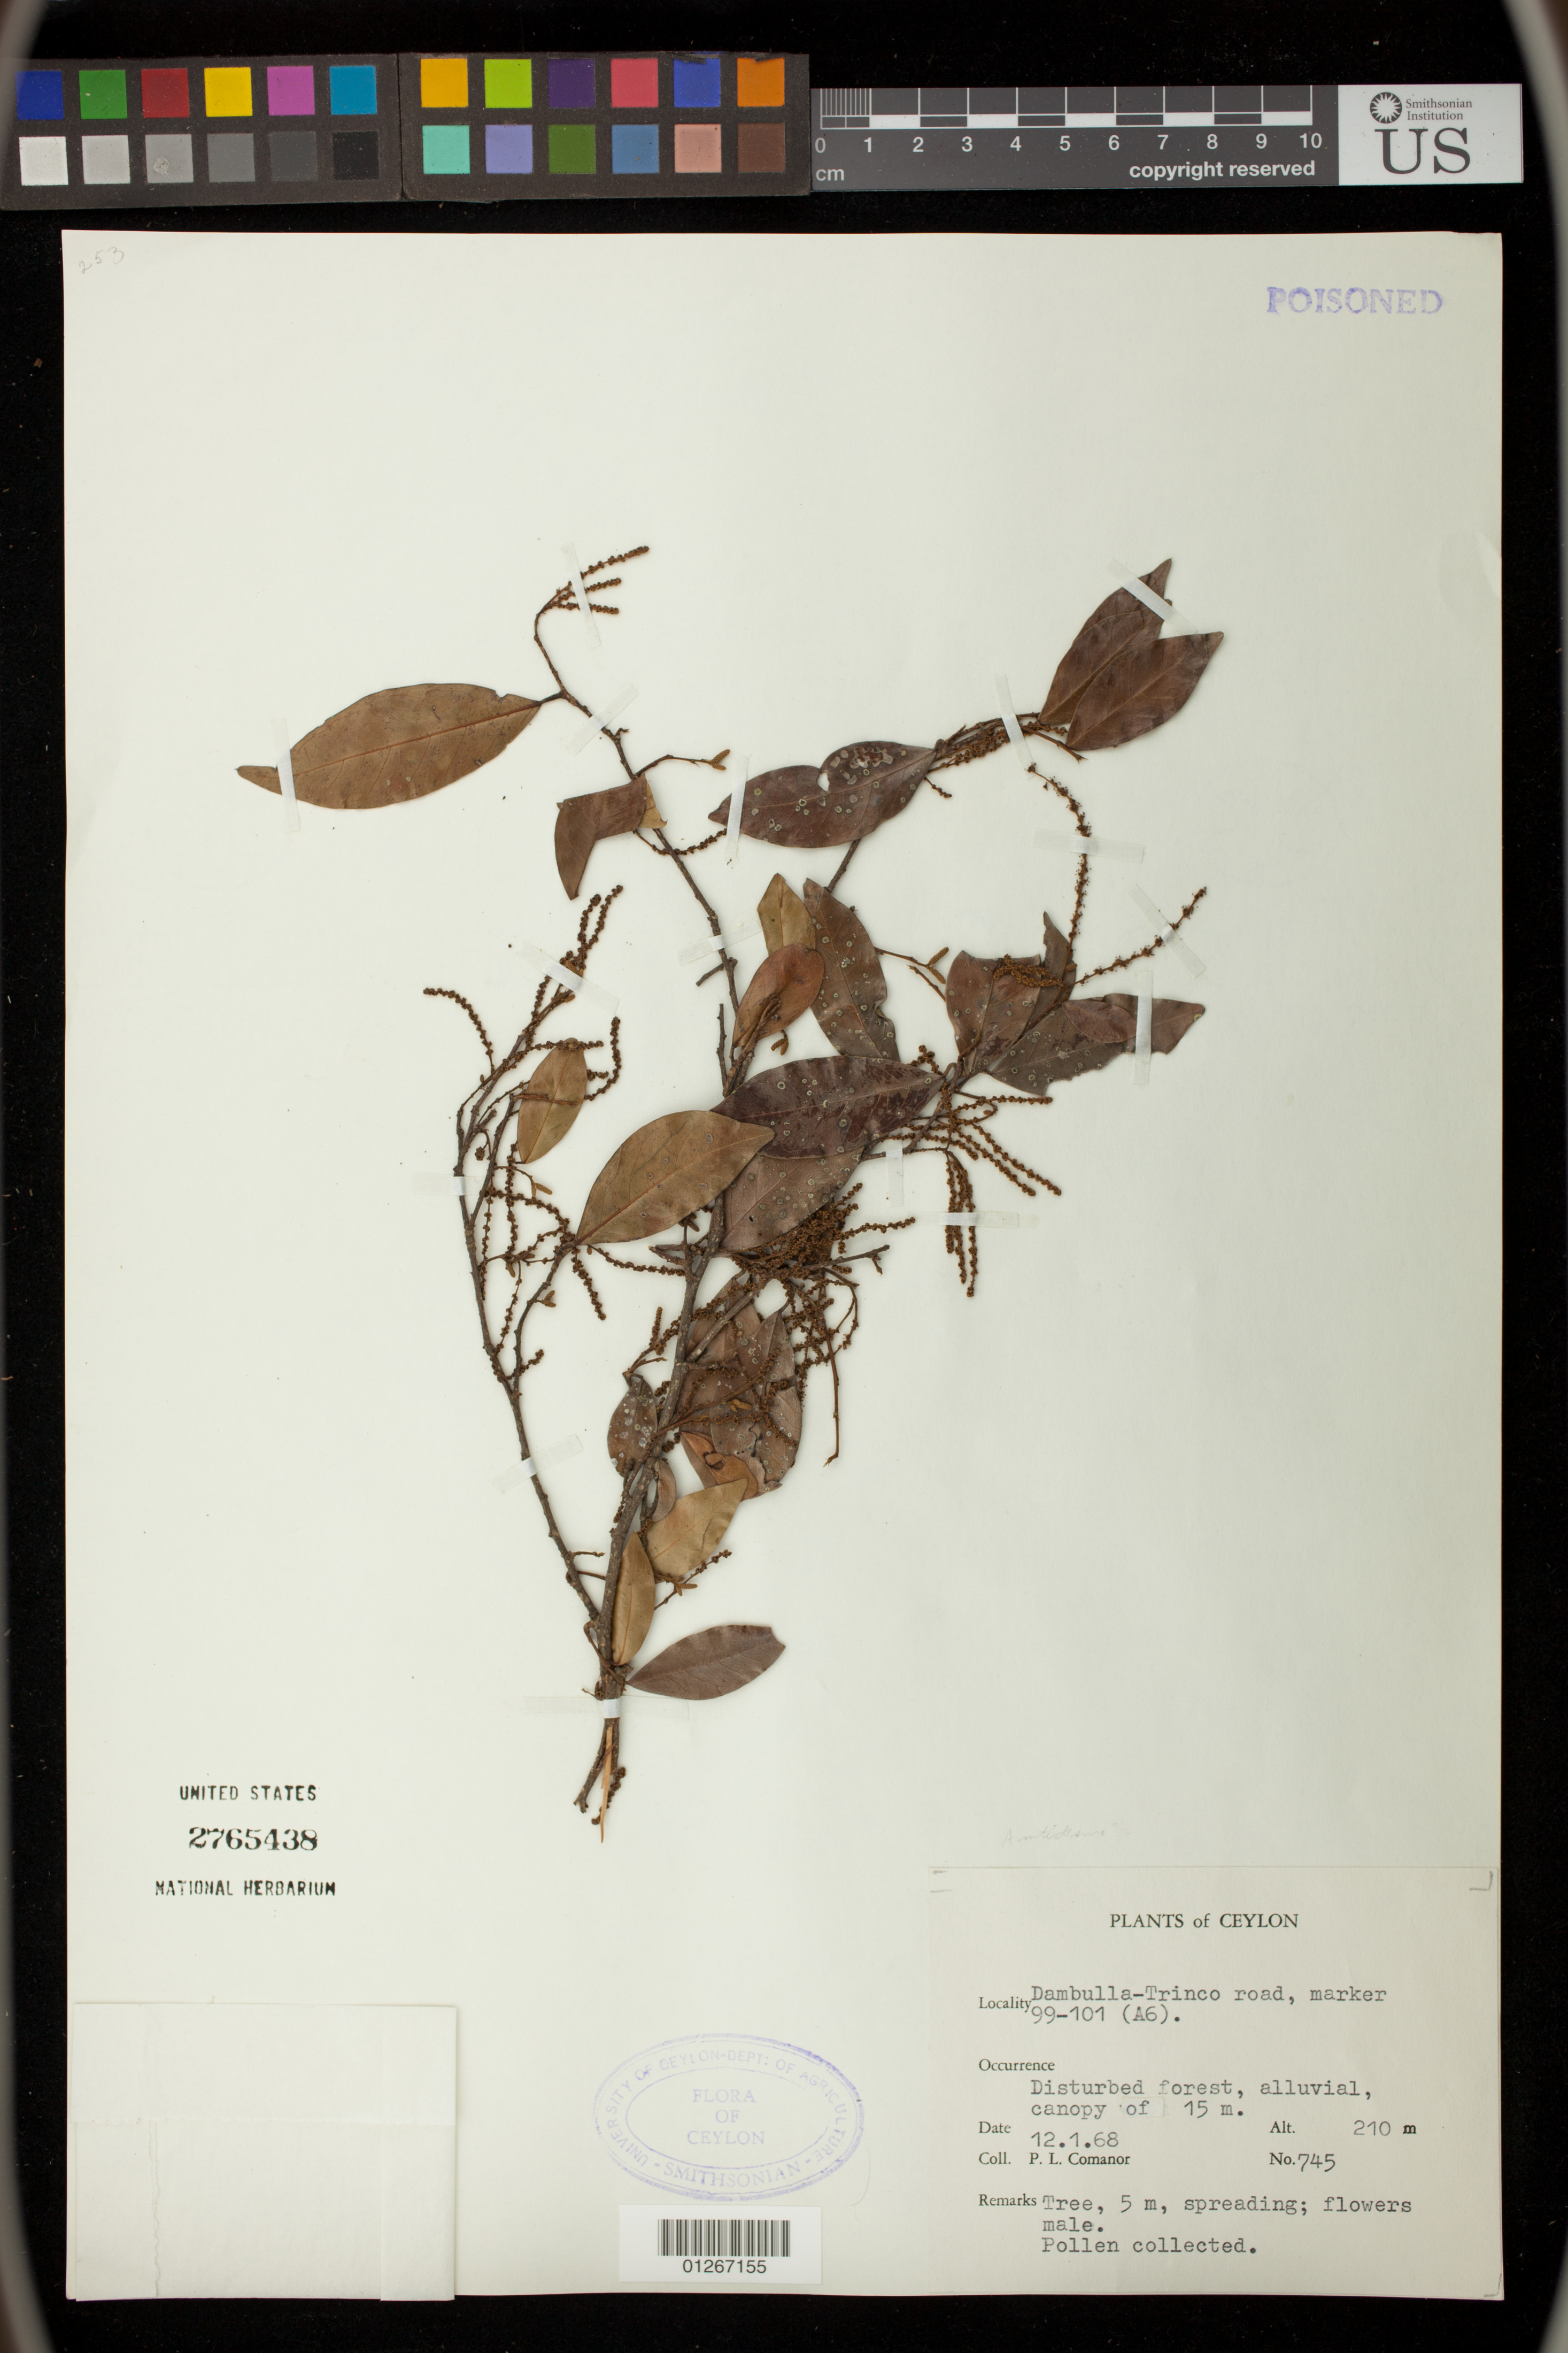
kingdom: Plantae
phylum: Tracheophyta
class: Magnoliopsida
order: Malpighiales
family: Phyllanthaceae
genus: Antidesma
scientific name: Antidesma sp.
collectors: P. Comanor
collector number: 745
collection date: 1968-12-01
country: Sri Lanka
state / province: Eastern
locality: Dambulla-Trinco road, marker 99-101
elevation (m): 210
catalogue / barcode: US 2765438